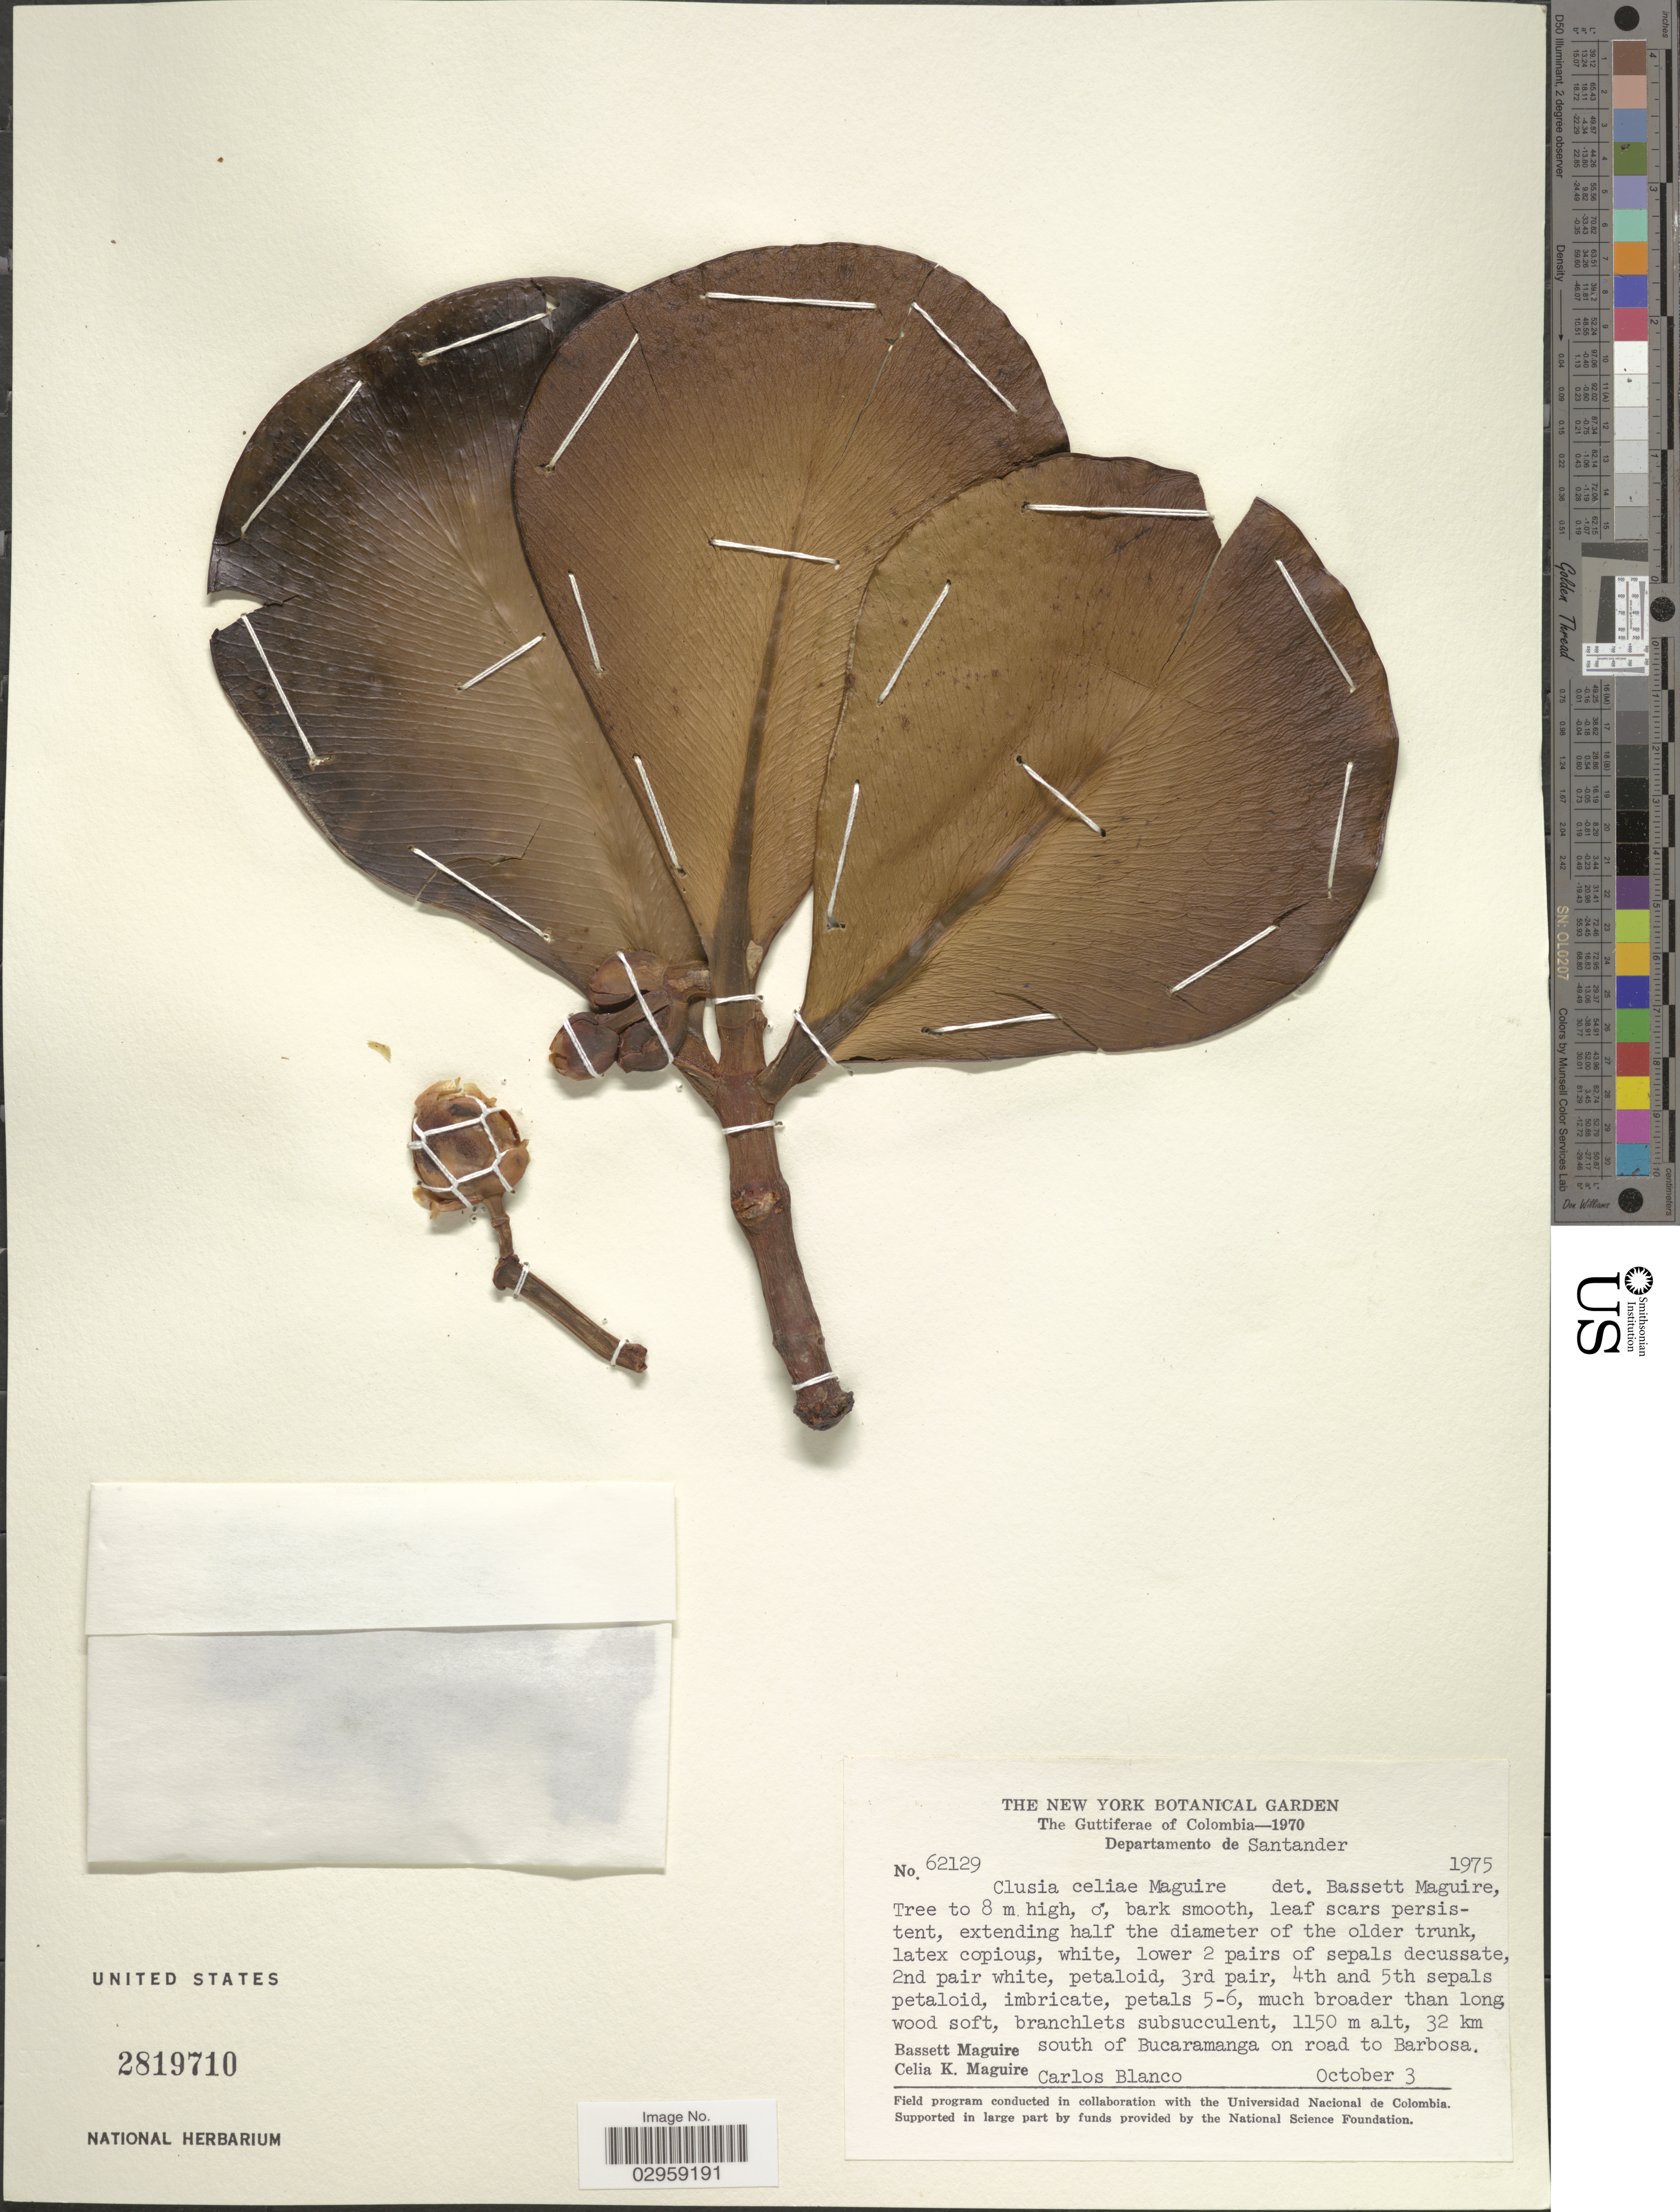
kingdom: Plantae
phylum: Tracheophyta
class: Magnoliopsida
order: Malpighiales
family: Clusiaceae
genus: Clusia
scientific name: Clusia celiae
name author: Maguire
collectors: B. Maguire, C. K. Maguire & C. Blanco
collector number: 62129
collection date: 1970-10-03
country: Colombia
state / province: Santander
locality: The Guttiferae of Colombia. Departamento de Santander. 32 km south of Bucaramanga on road to Barbosa.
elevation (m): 1150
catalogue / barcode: US 2819710